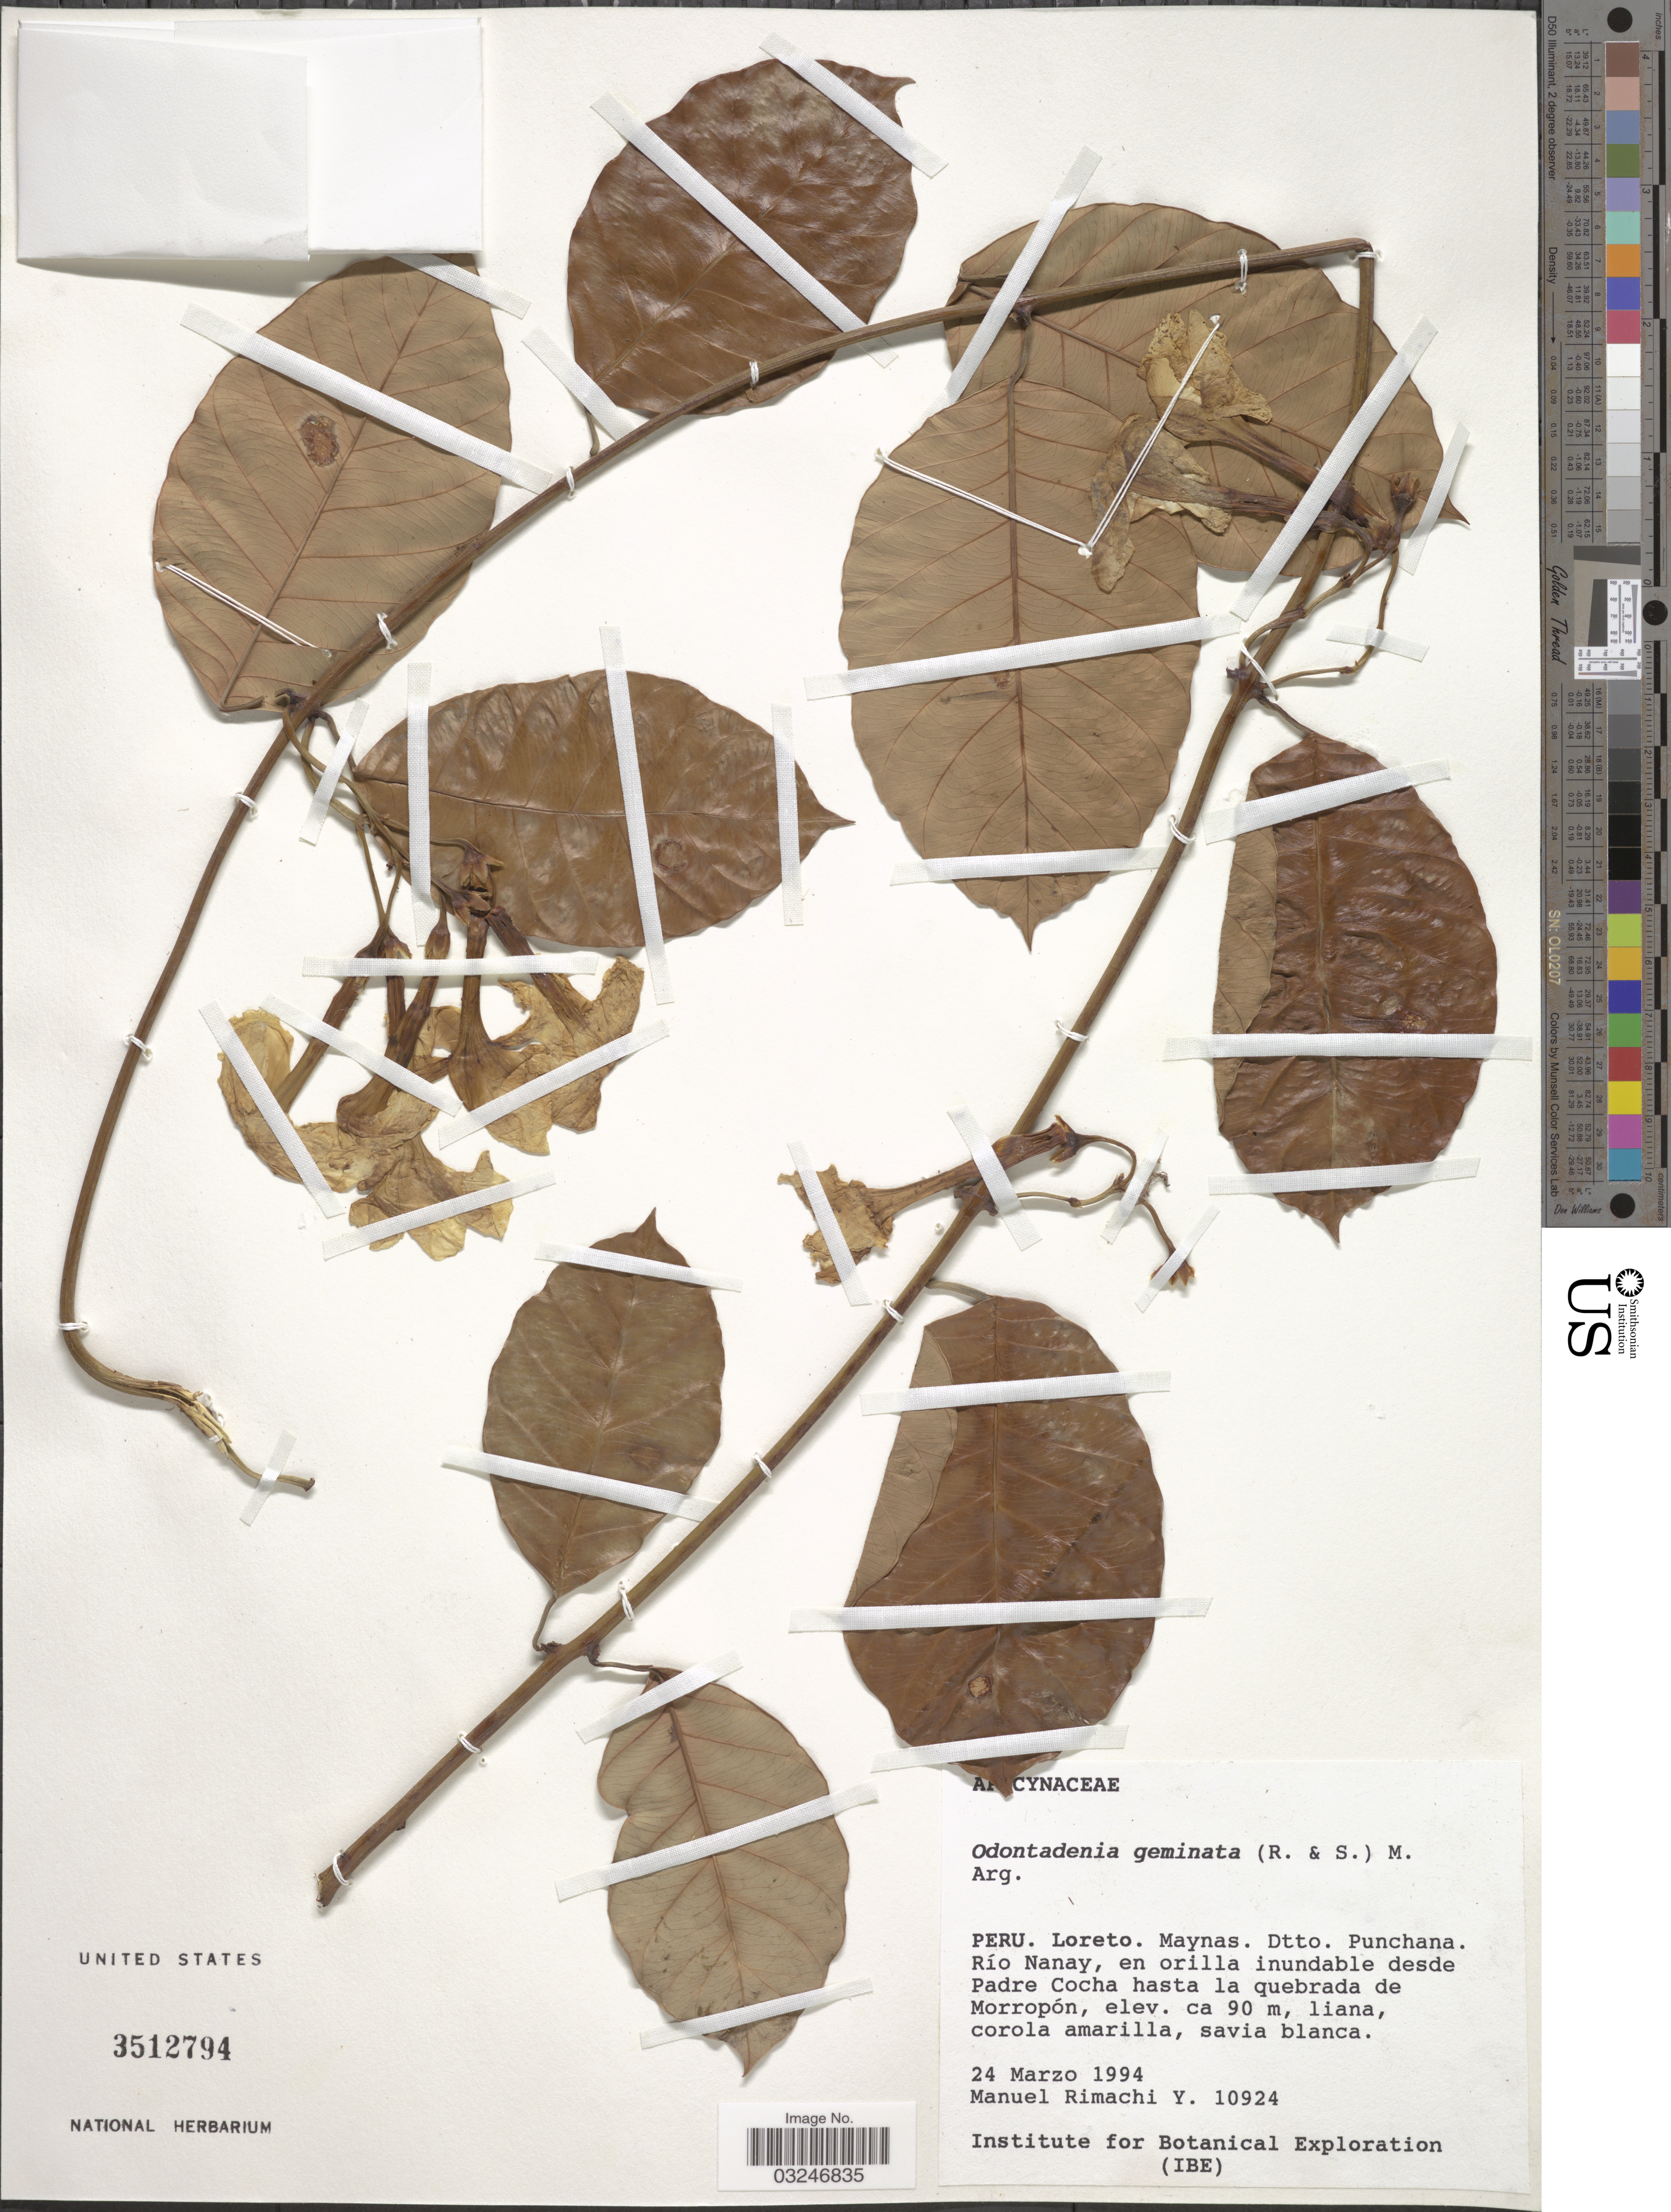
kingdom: Plantae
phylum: Tracheophyta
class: Magnoliopsida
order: Gentianales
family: Apocynaceae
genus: Odontadenia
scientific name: Odontadenia geminata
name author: (Hoffmanns. ex Roem. & Schult.) Müll. Arg.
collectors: M. Rimachi Y.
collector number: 10924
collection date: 1994-03-24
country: Peru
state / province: Loreto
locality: Maynas. Dtto. Punchana. Río Nanay, en orilla inundable desde Padre Cocha hasta la quebrada de Morropón.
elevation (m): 90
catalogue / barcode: US 3512794